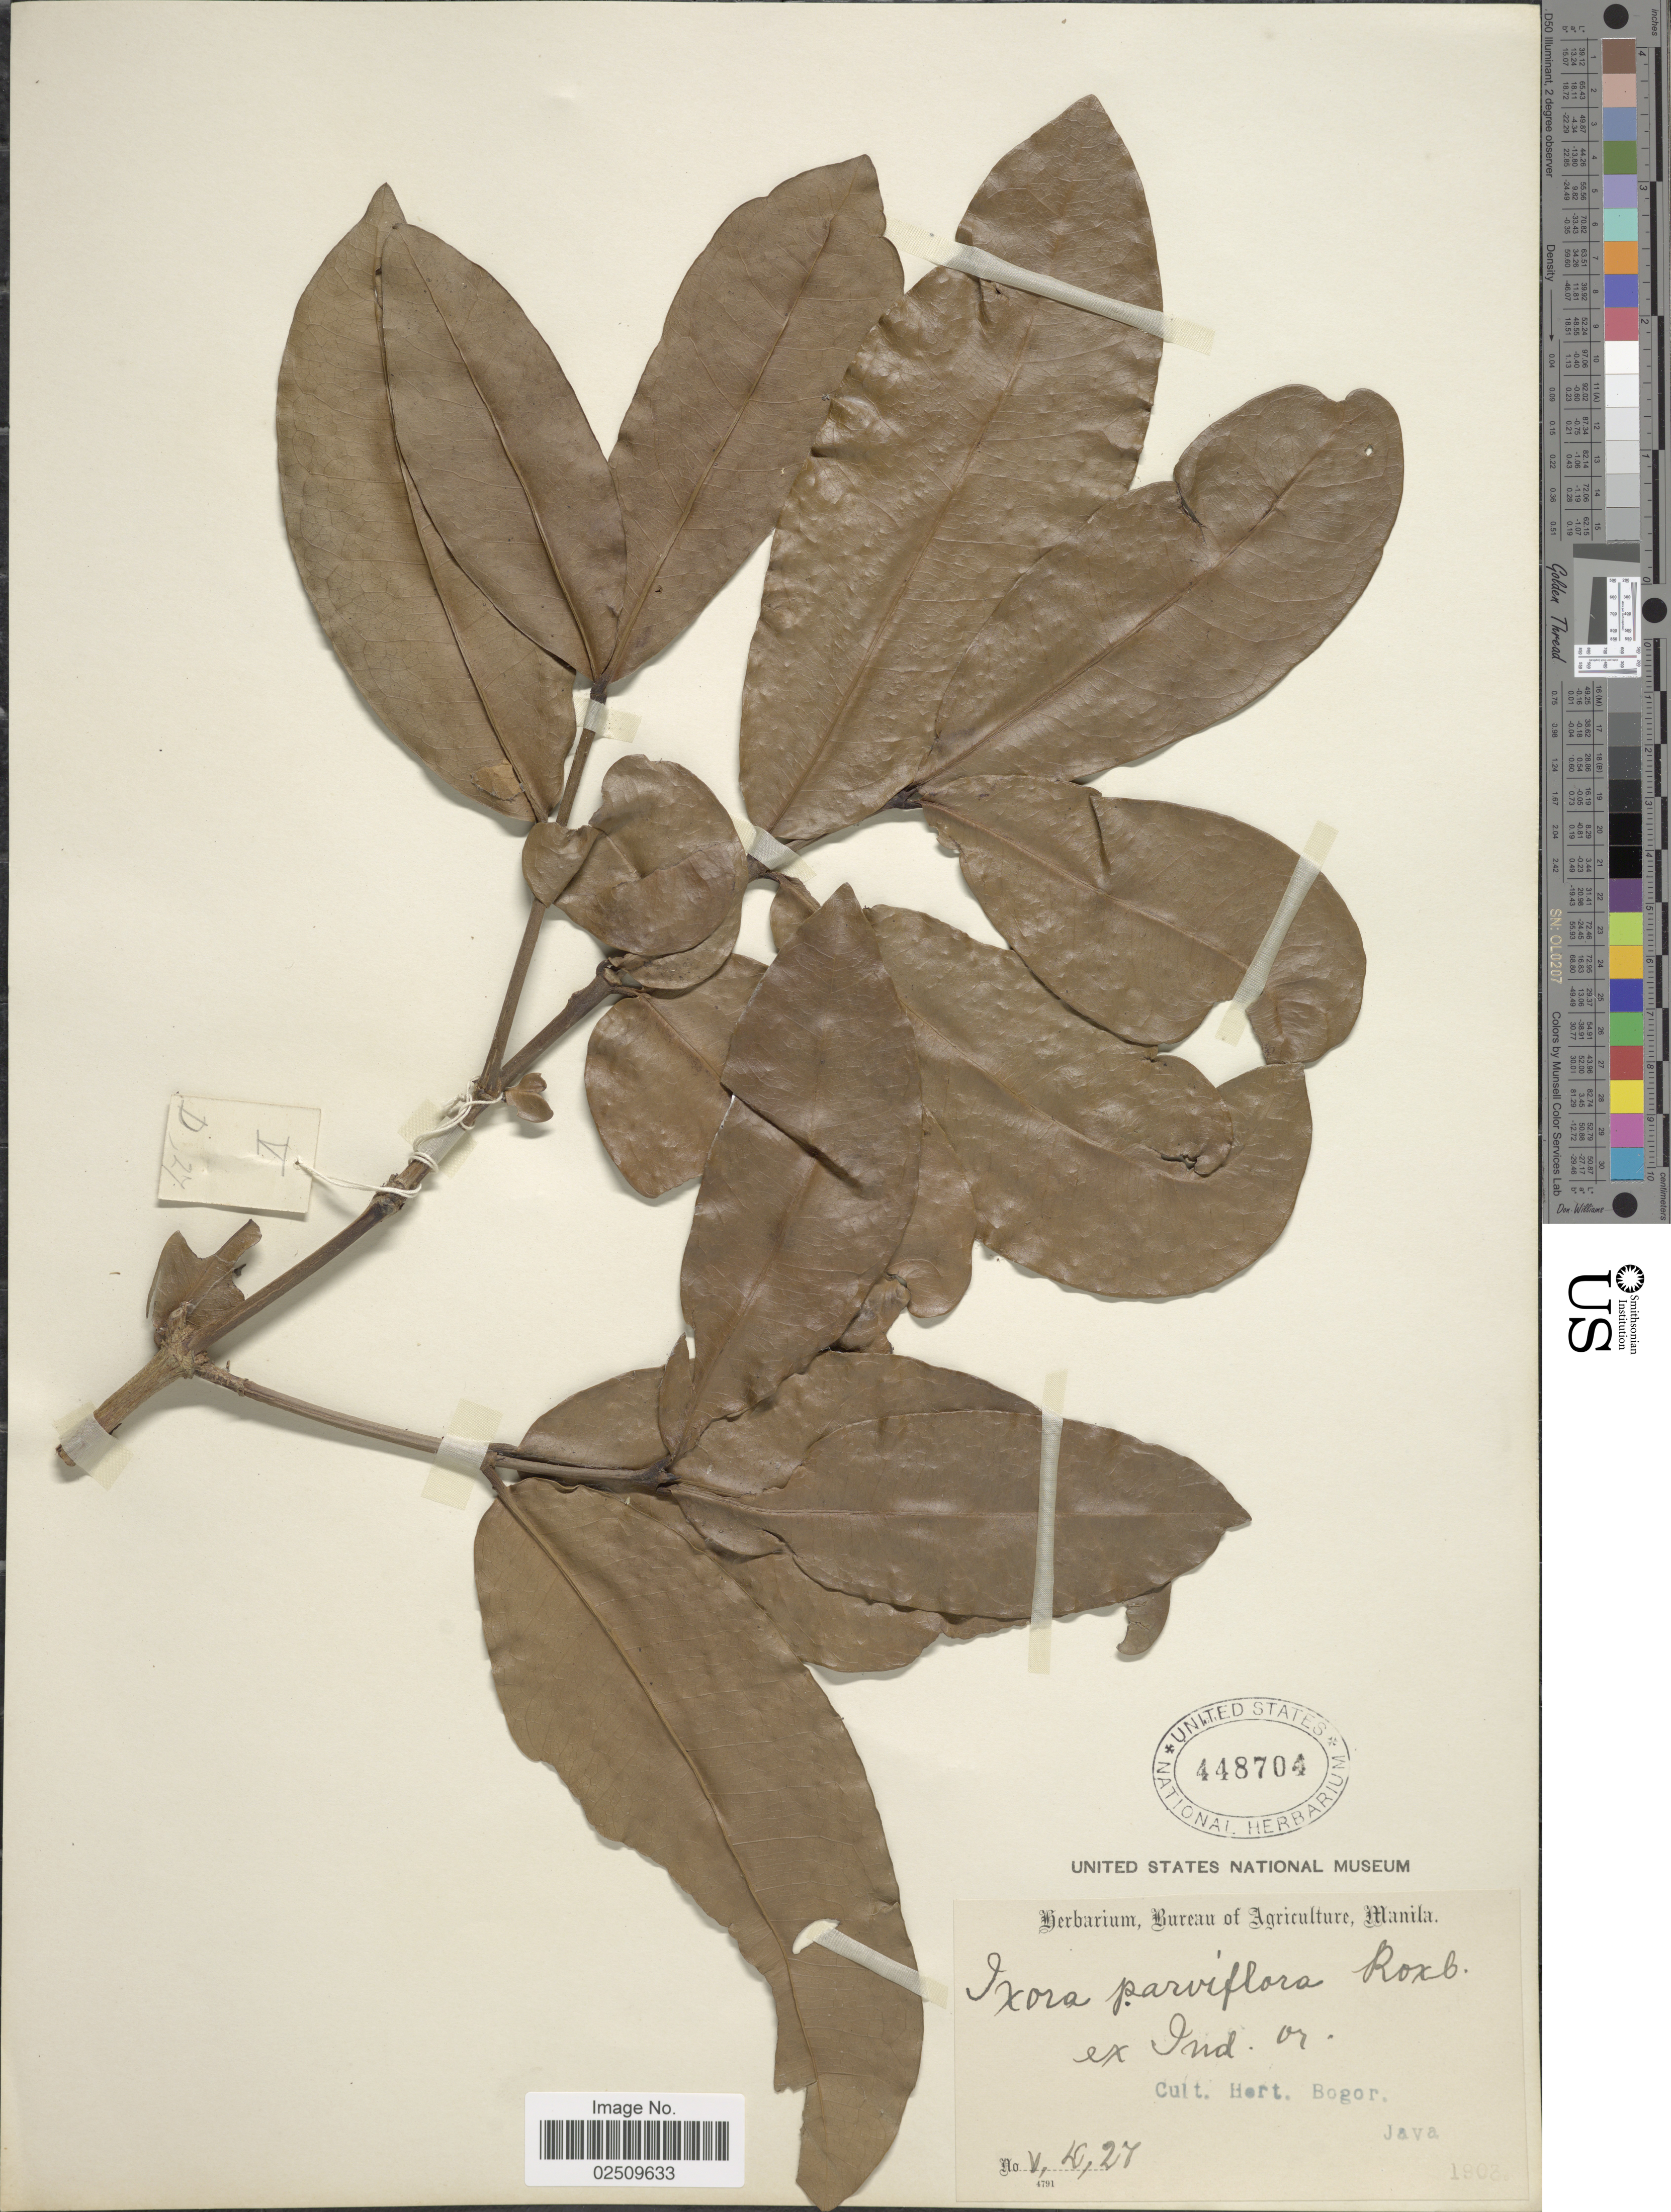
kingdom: Plantae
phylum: Tracheophyta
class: Magnoliopsida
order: Gentianales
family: Rubiaceae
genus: Ixora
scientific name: Ixora parviflora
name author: Vahl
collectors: ex Herb. Bur. Agric. Manila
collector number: V, D, 27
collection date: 1903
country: Indonesia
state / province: Java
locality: Ex. Ind or. Cult. Hort. Bogor.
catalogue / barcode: US 448704